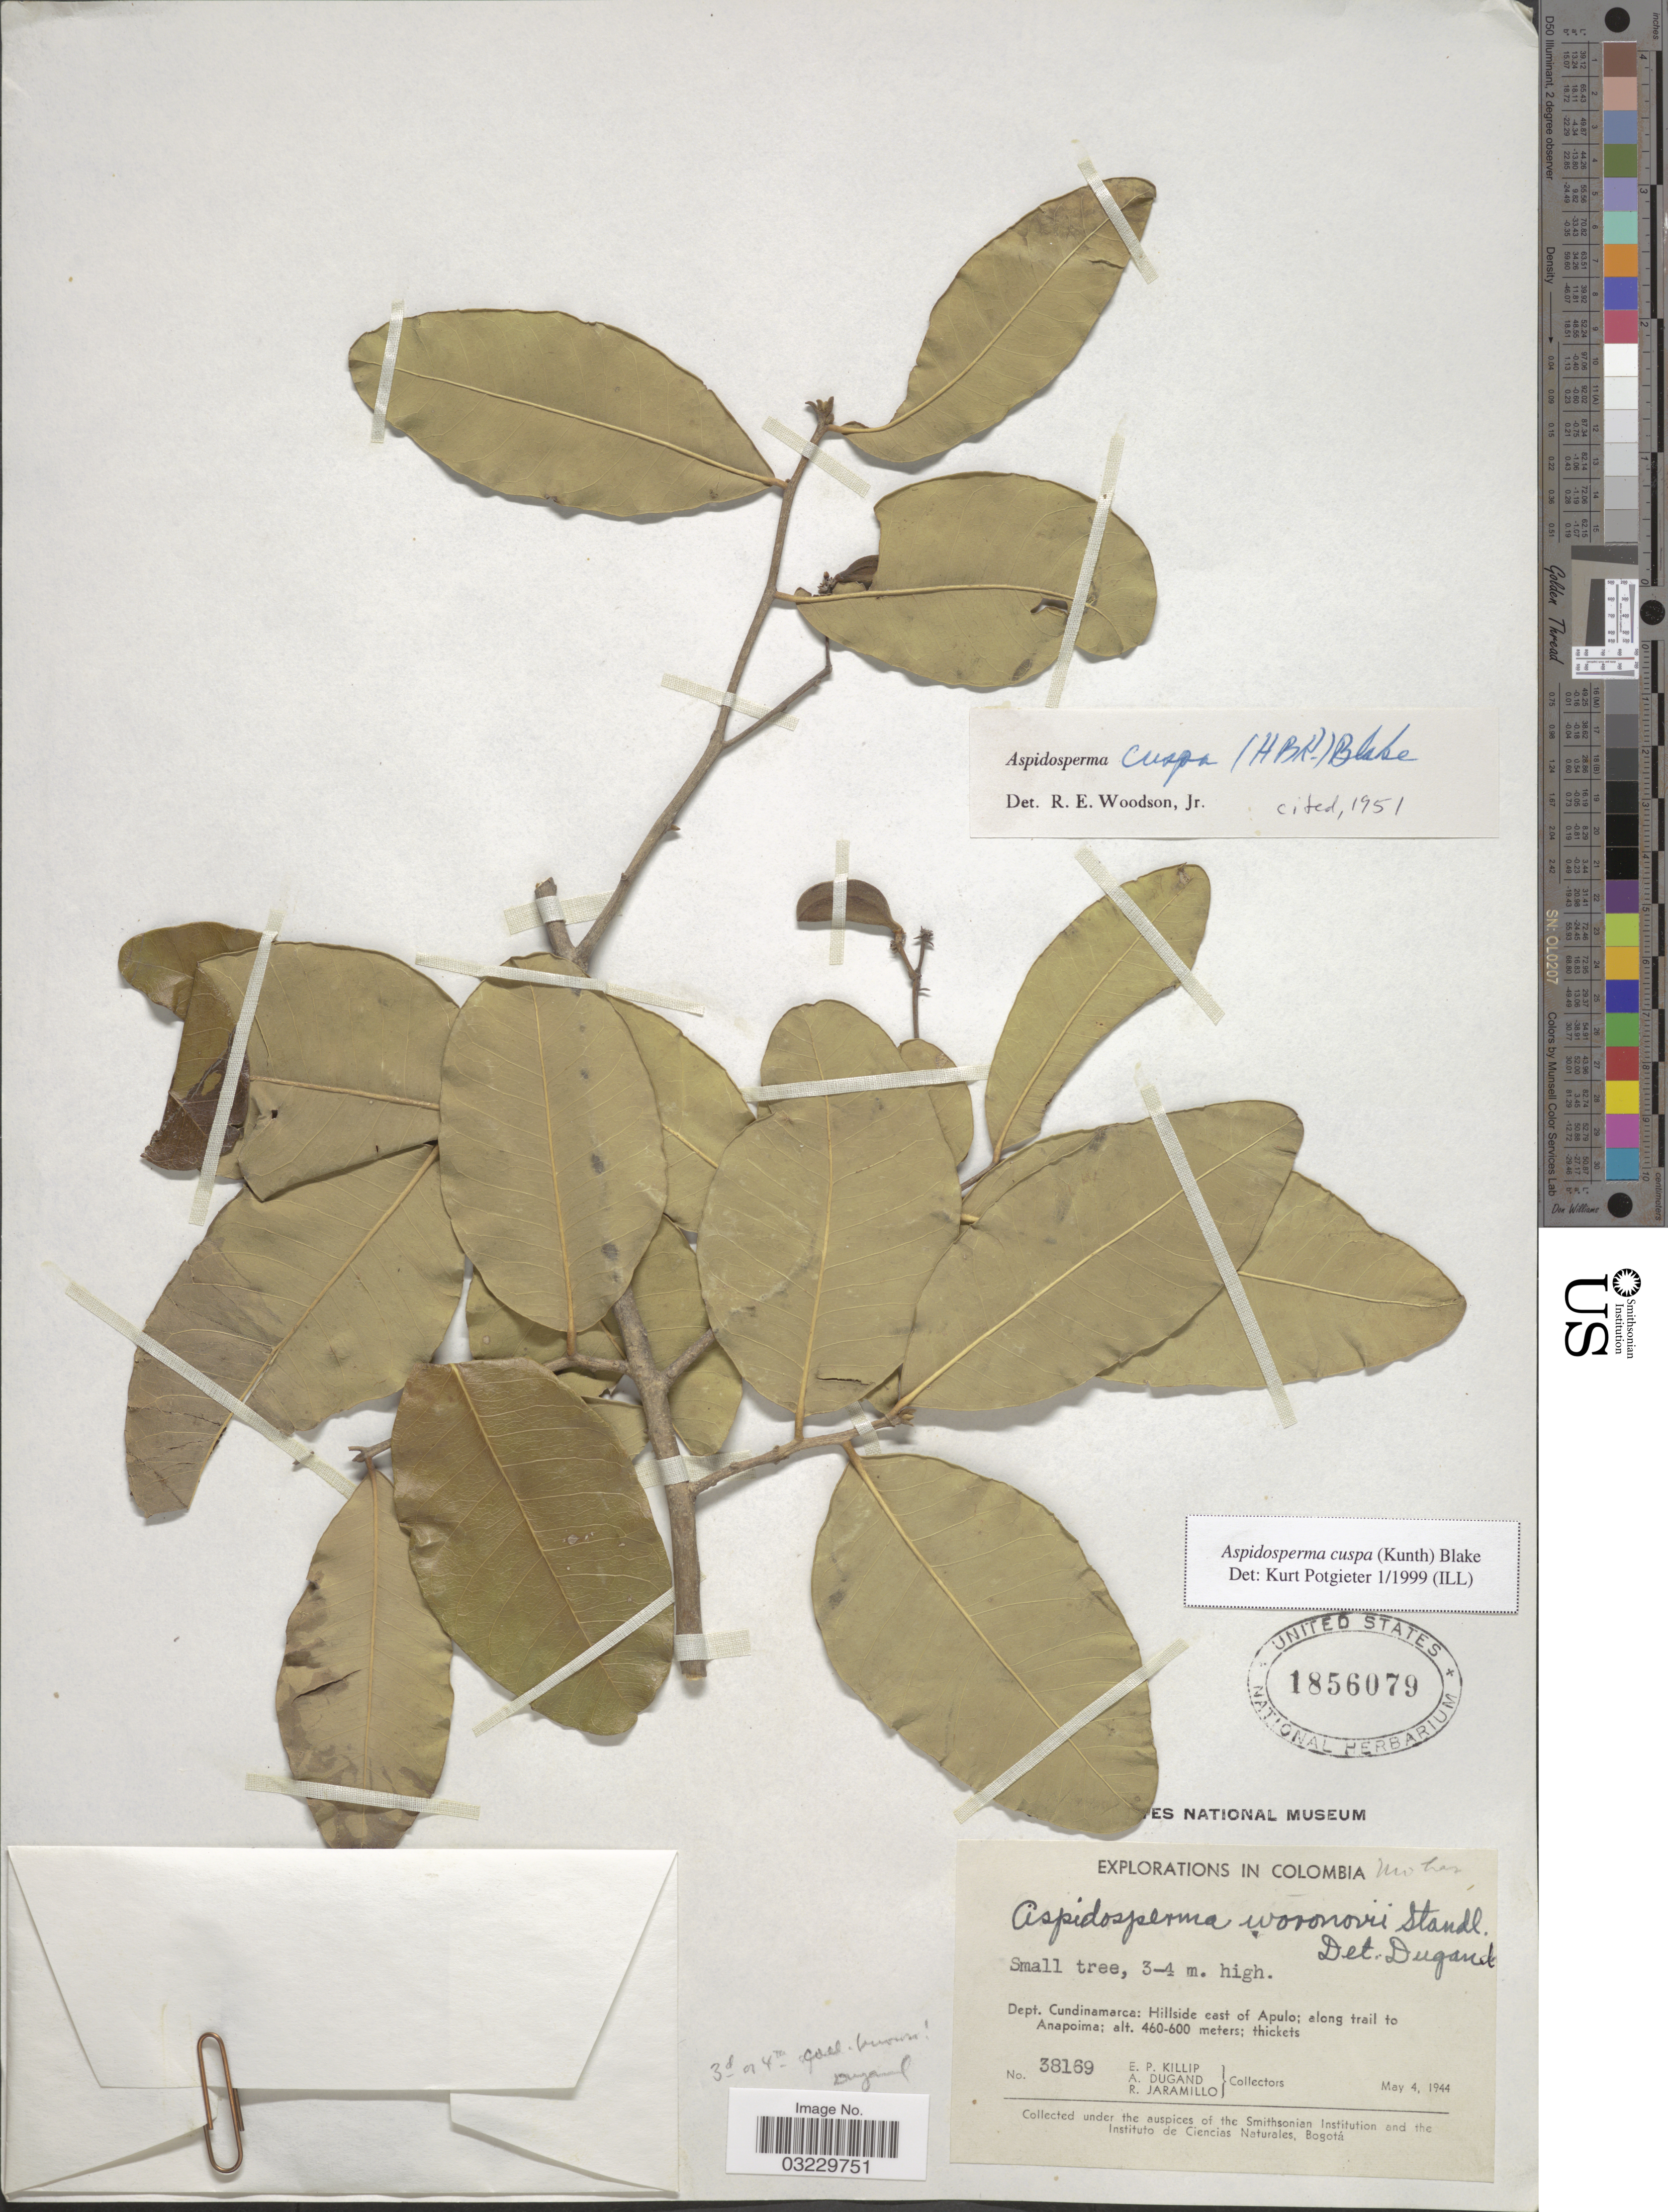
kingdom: Plantae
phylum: Tracheophyta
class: Magnoliopsida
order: Gentianales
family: Apocynaceae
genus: Aspidosperma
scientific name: Aspidosperma cuspa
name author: (Kunth) S.F. Blake ex Pittier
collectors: E. P. Killip, A. Dugand & R. Jaramillo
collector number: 38169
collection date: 1944-05-04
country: Colombia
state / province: Cundinamarca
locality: Dept. Cundinamarca: Hillside east of Apulo; along trail to Anapoima.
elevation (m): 460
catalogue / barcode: US 1856079